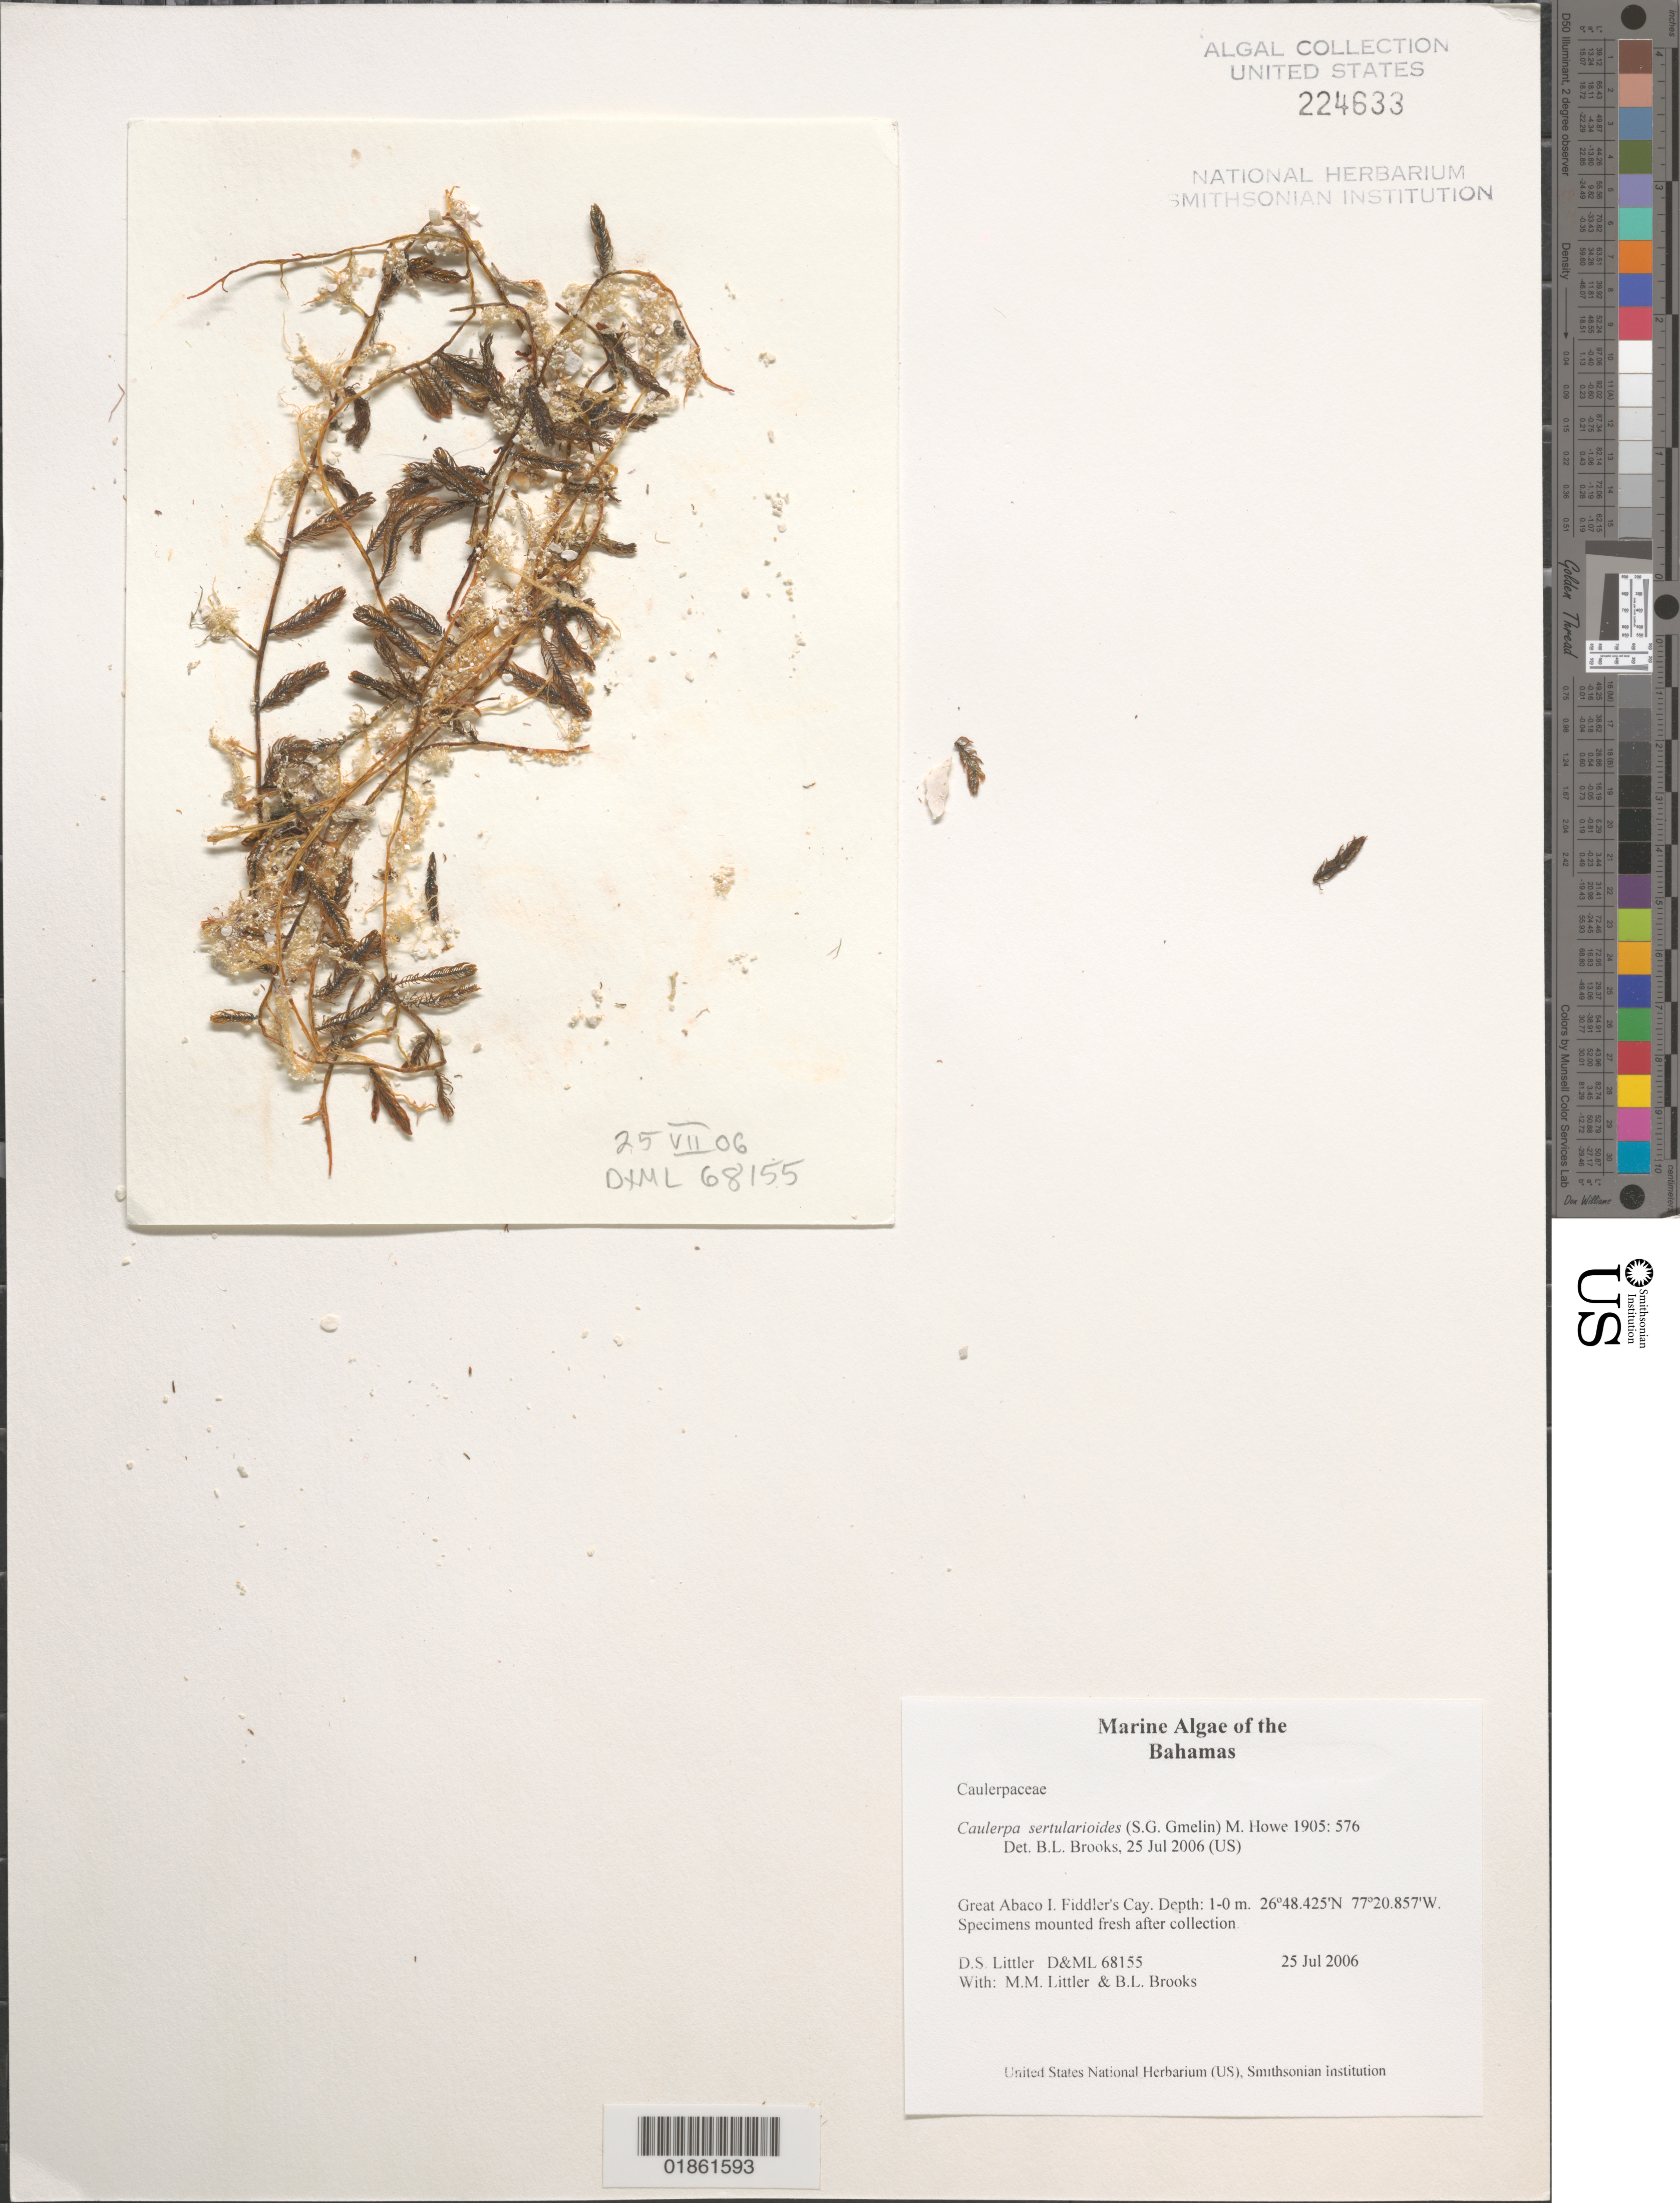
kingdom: Plantae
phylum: Chlorophyta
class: Ulvophyceae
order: Bryopsidales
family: Caulerpaceae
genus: Caulerpa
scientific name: Caulerpa sertularioides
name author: (S.G. Gmel.) M. Howe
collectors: D. S. Littler, M. M. Littler & B. Lapointe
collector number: D&ML 68155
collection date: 2006-07-25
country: Bahamas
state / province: Hope Town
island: Fiddler Cay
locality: Abacos. Fiddler Cay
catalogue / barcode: US 224633